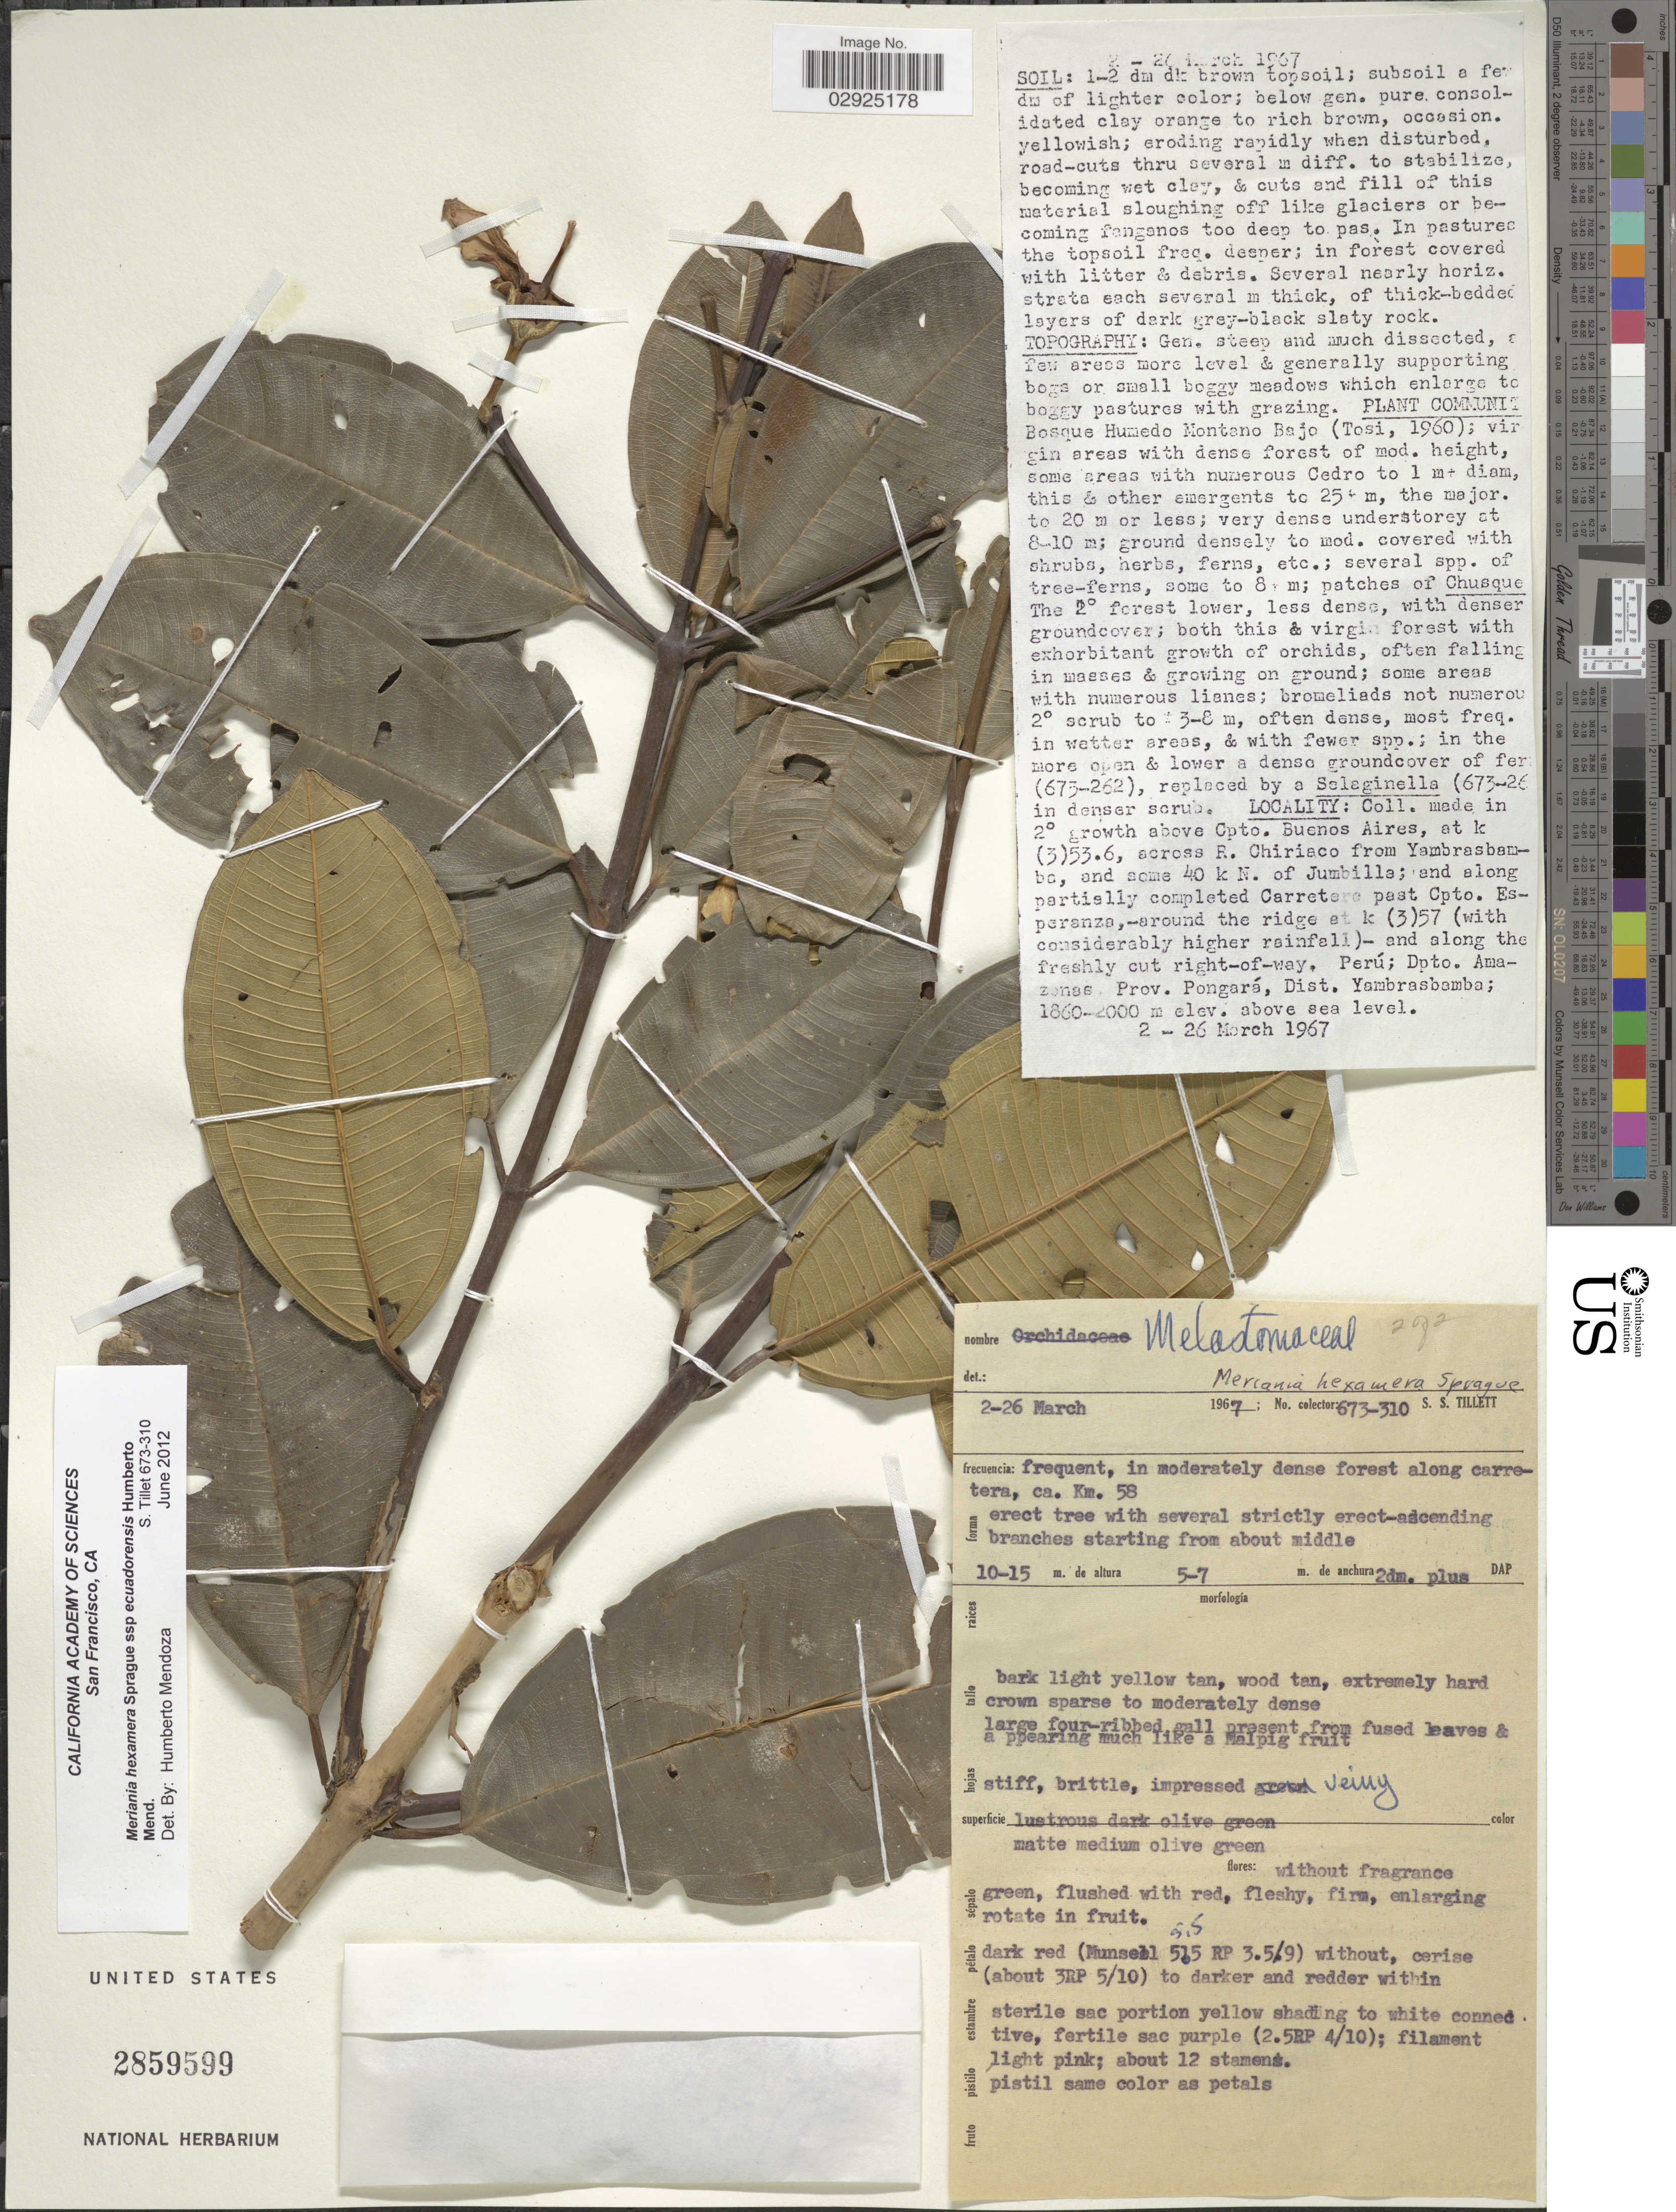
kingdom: Plantae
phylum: Tracheophyta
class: Magnoliopsida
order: Myrtales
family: Melastomataceae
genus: Meriania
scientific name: Meriania hexamera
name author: Sprague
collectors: S. Tillett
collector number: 673-310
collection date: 1967-03-02/1967-03-26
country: Peru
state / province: Amazonas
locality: Made in 2° growth above Cpto. Buenos Aires, at k (3)53.6, across R. Chiriaco from Yambrasbamba, and some 40 k N. of Jumbilla; and along partially completed Carretera past Cpto. Esperanza, - around the ridge at k (3)57. Dpto. Amazonas, Prov. Pongará, Dist. Yambrasbamba. Frequent, in moderately dense forest along carretera, ca. Km. 58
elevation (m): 1860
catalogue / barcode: US 2859599